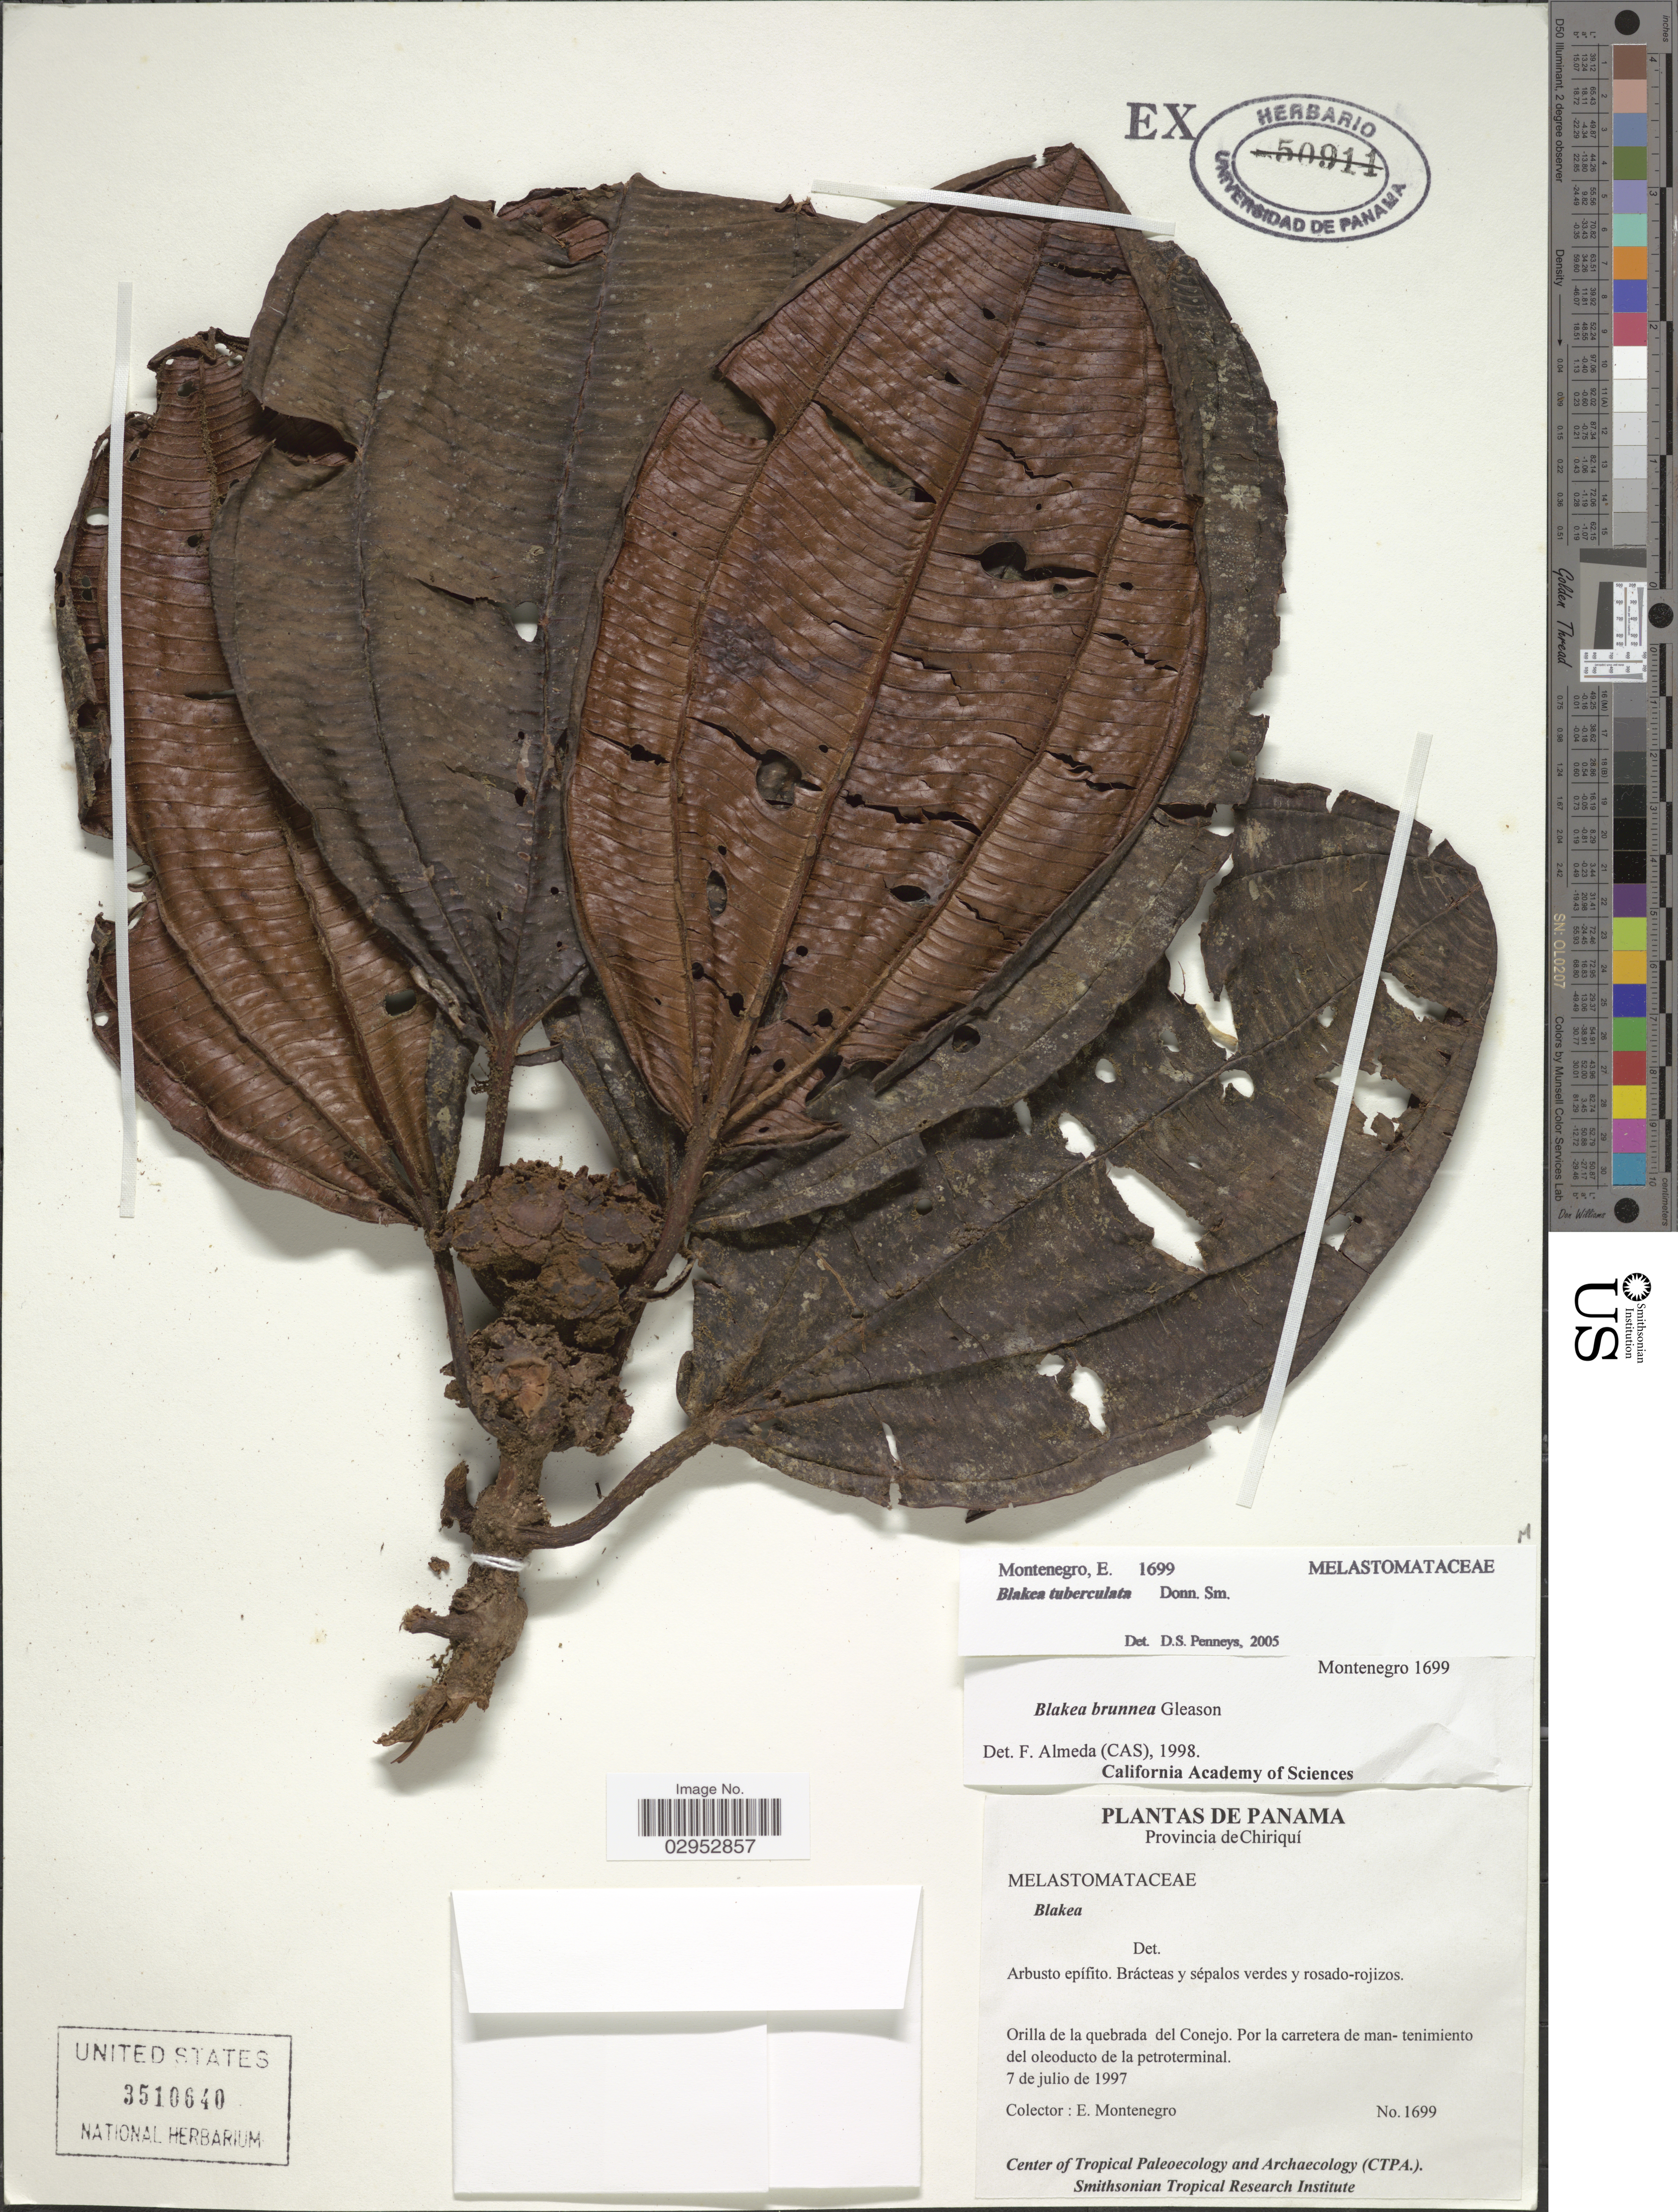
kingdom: Plantae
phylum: Tracheophyta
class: Magnoliopsida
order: Myrtales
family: Melastomataceae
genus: Blakea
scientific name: Blakea tuberculata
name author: Donn. Sm.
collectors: E. Montenegro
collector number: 1699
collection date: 1997-07-07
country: Panama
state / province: Chiriqui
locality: Orilla de la quebrada del Conejo. Por la carretera de man-tenimiento del oleoducto de la petroterminal.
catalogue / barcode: US 3510640